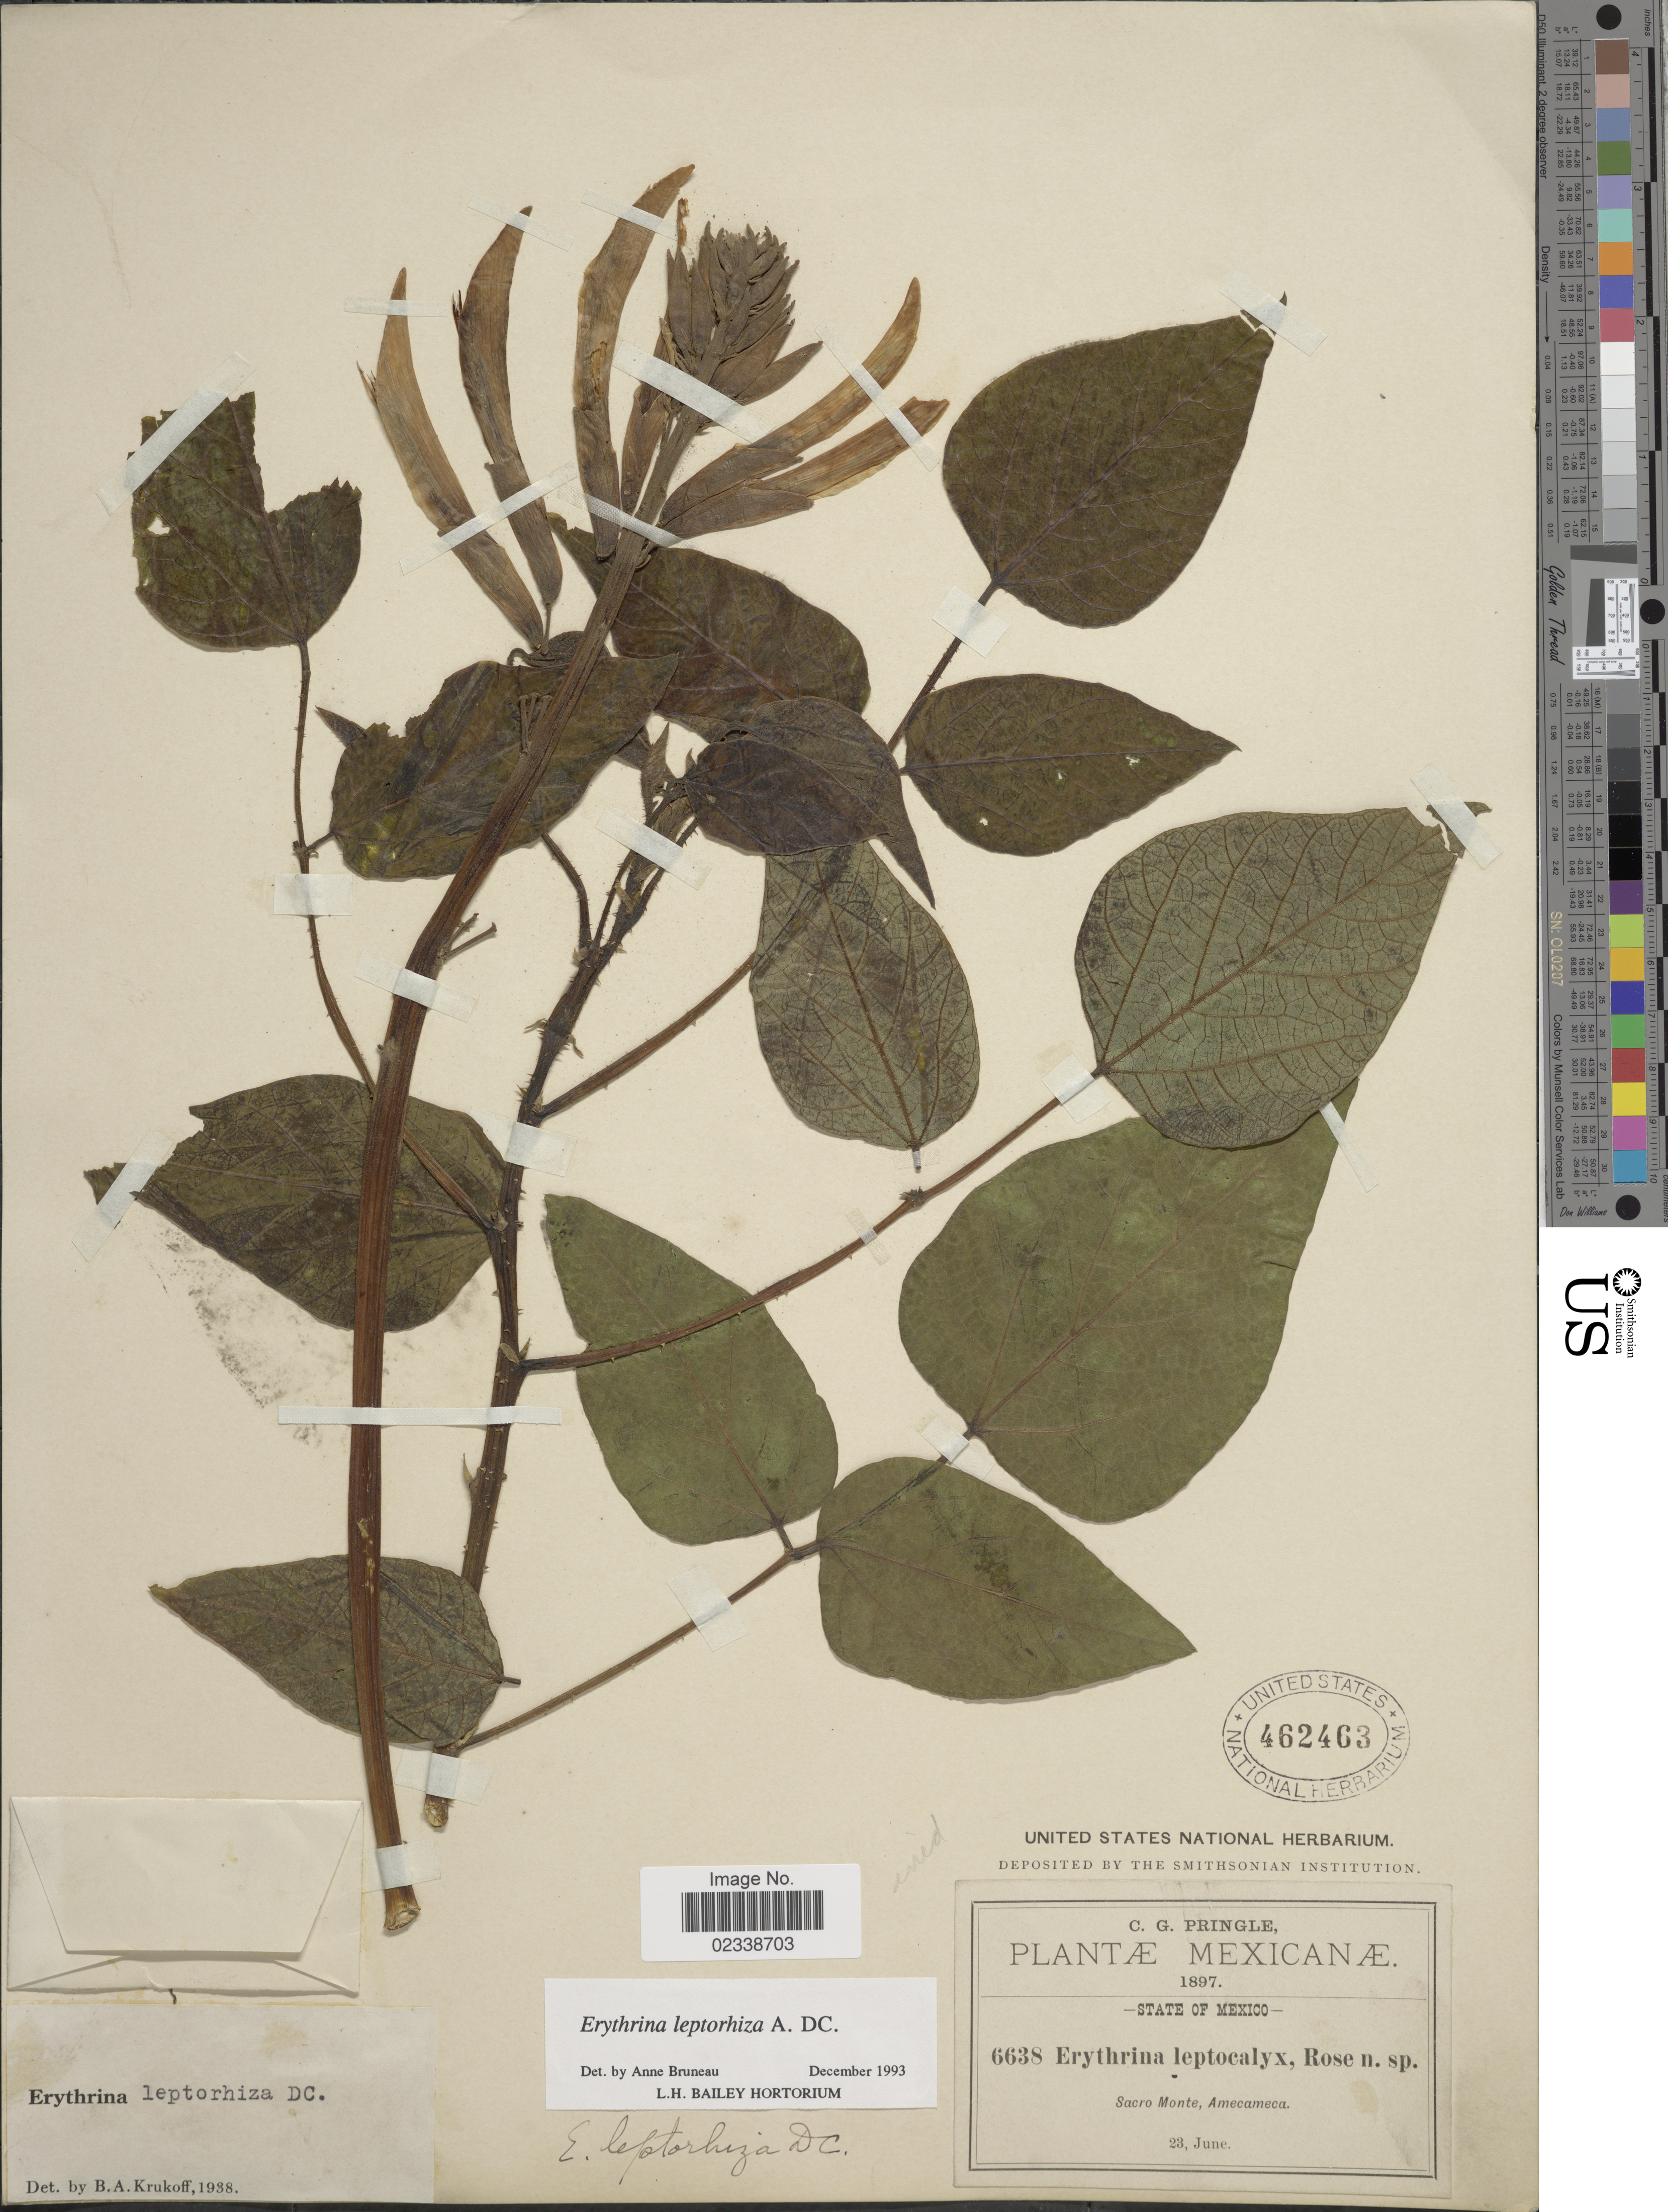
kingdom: Plantae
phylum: Tracheophyta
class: Magnoliopsida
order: Fabales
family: Fabaceae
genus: Erythrina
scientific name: Erythrina leptorhiza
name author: Moc. & Sessé ex DC.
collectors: C. G. Pringle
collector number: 6638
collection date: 1897-06-23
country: Mexico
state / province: México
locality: Sacro Monte, Amecameca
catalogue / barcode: US 462463